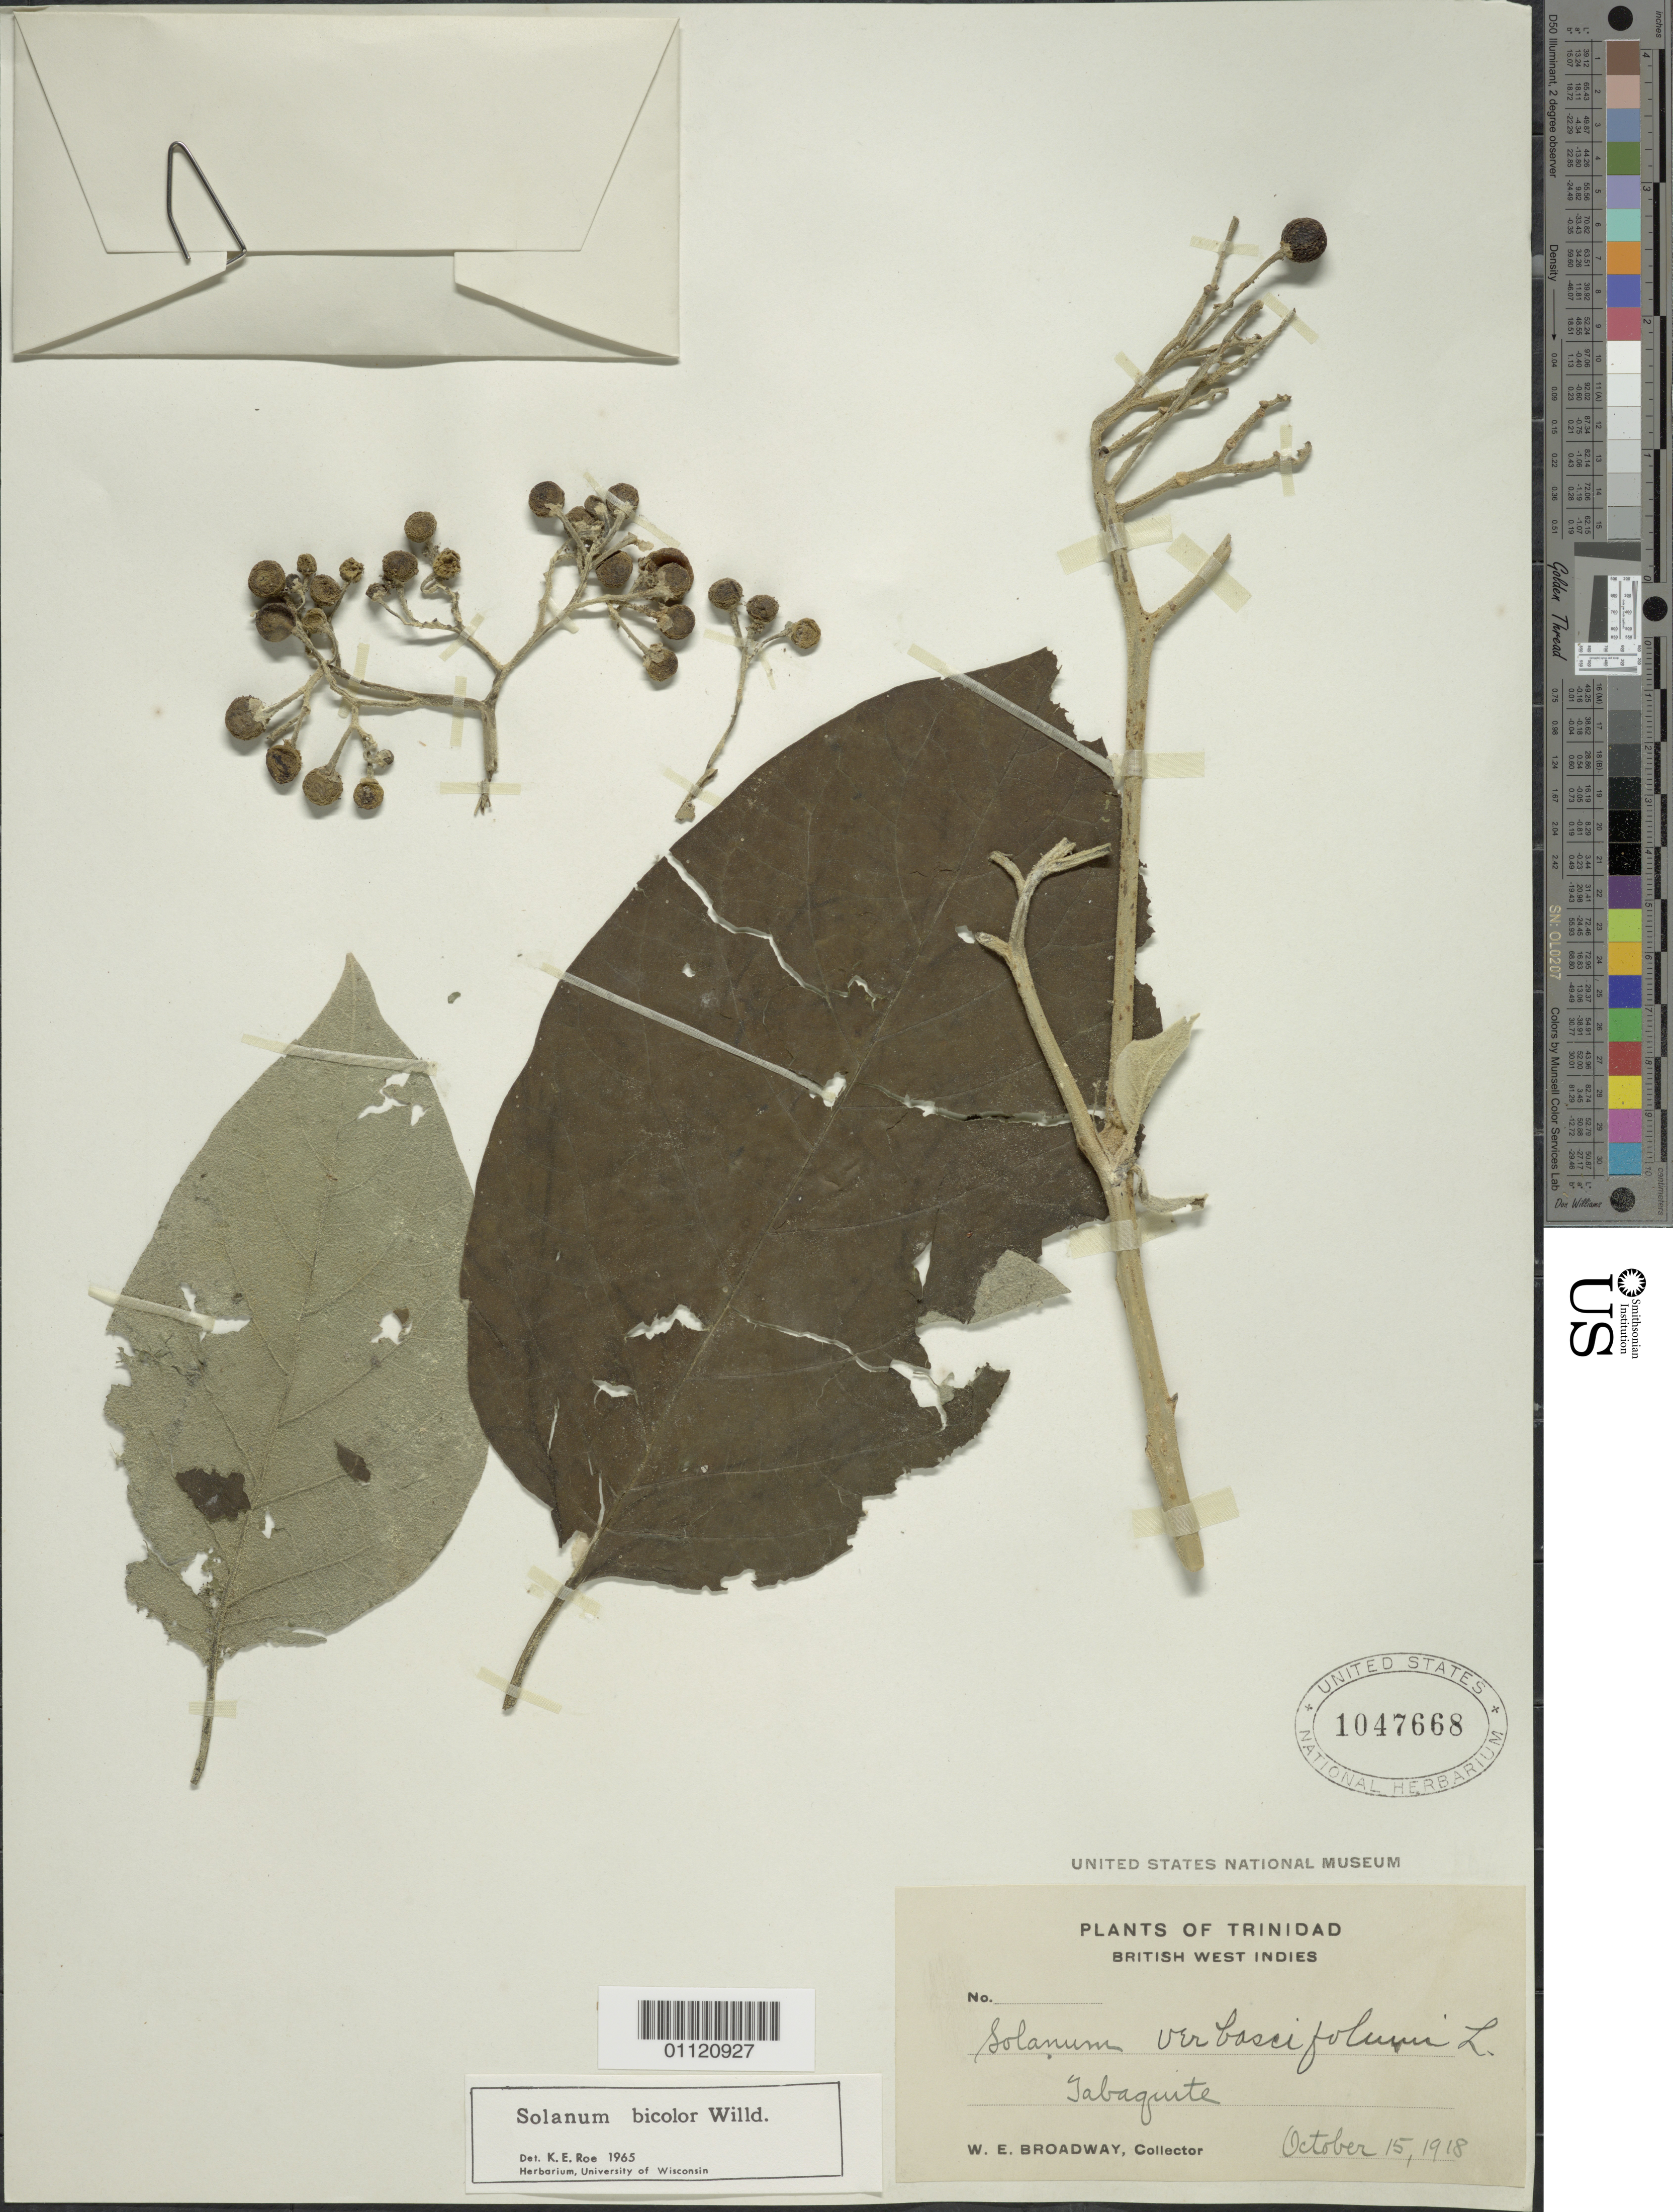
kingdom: Plantae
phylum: Tracheophyta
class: Magnoliopsida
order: Solanales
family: Solanaceae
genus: Solanum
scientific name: Solanum bicolor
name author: Willd. ex Roem. & Schult.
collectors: W. E. Broadway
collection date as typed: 15 Oct 1918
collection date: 1918-10-15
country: Trinidad and Tobago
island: Trinidad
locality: Tabaquite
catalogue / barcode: US 1047668